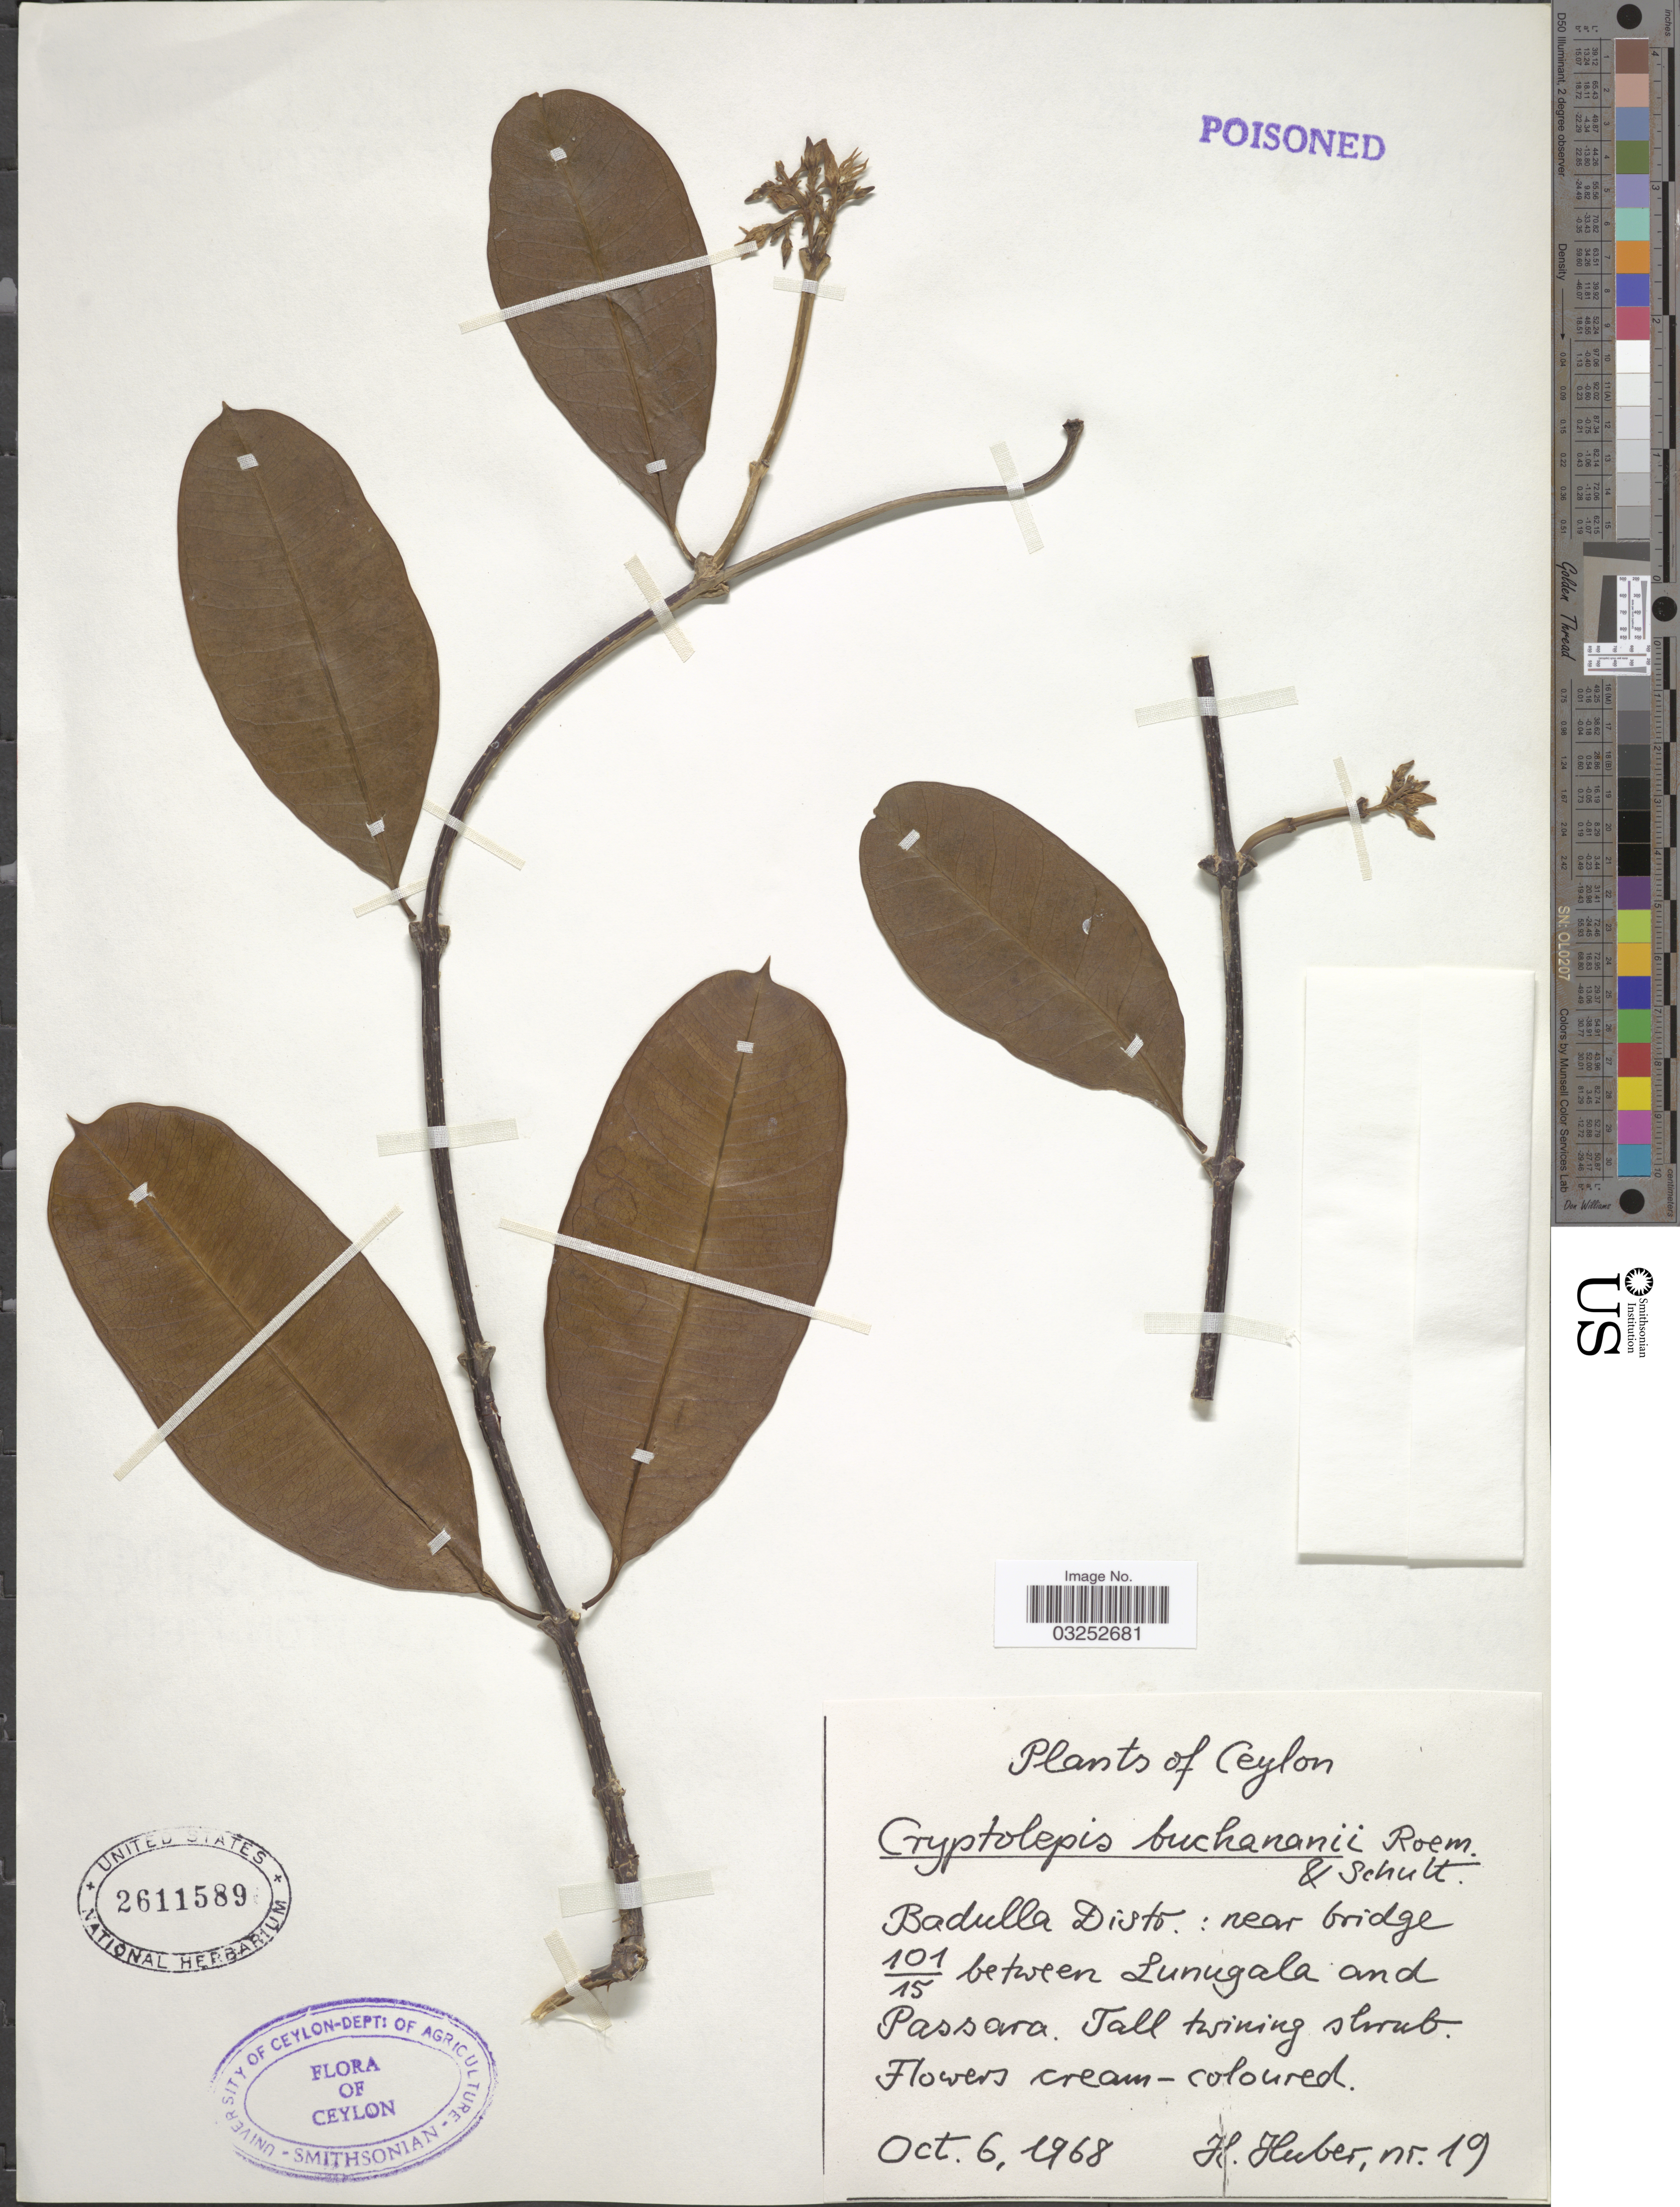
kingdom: Plantae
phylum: Tracheophyta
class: Magnoliopsida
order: Gentianales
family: Apocynaceae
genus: Cryptolepis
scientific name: Cryptolepis buchananii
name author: Roem. & Schult.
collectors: H. Huber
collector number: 19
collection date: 1968-10-06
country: Sri Lanka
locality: Ceylon, Badulla Distr.: near bridge 101/15 between Lunugala and Passara.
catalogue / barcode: US 2611589